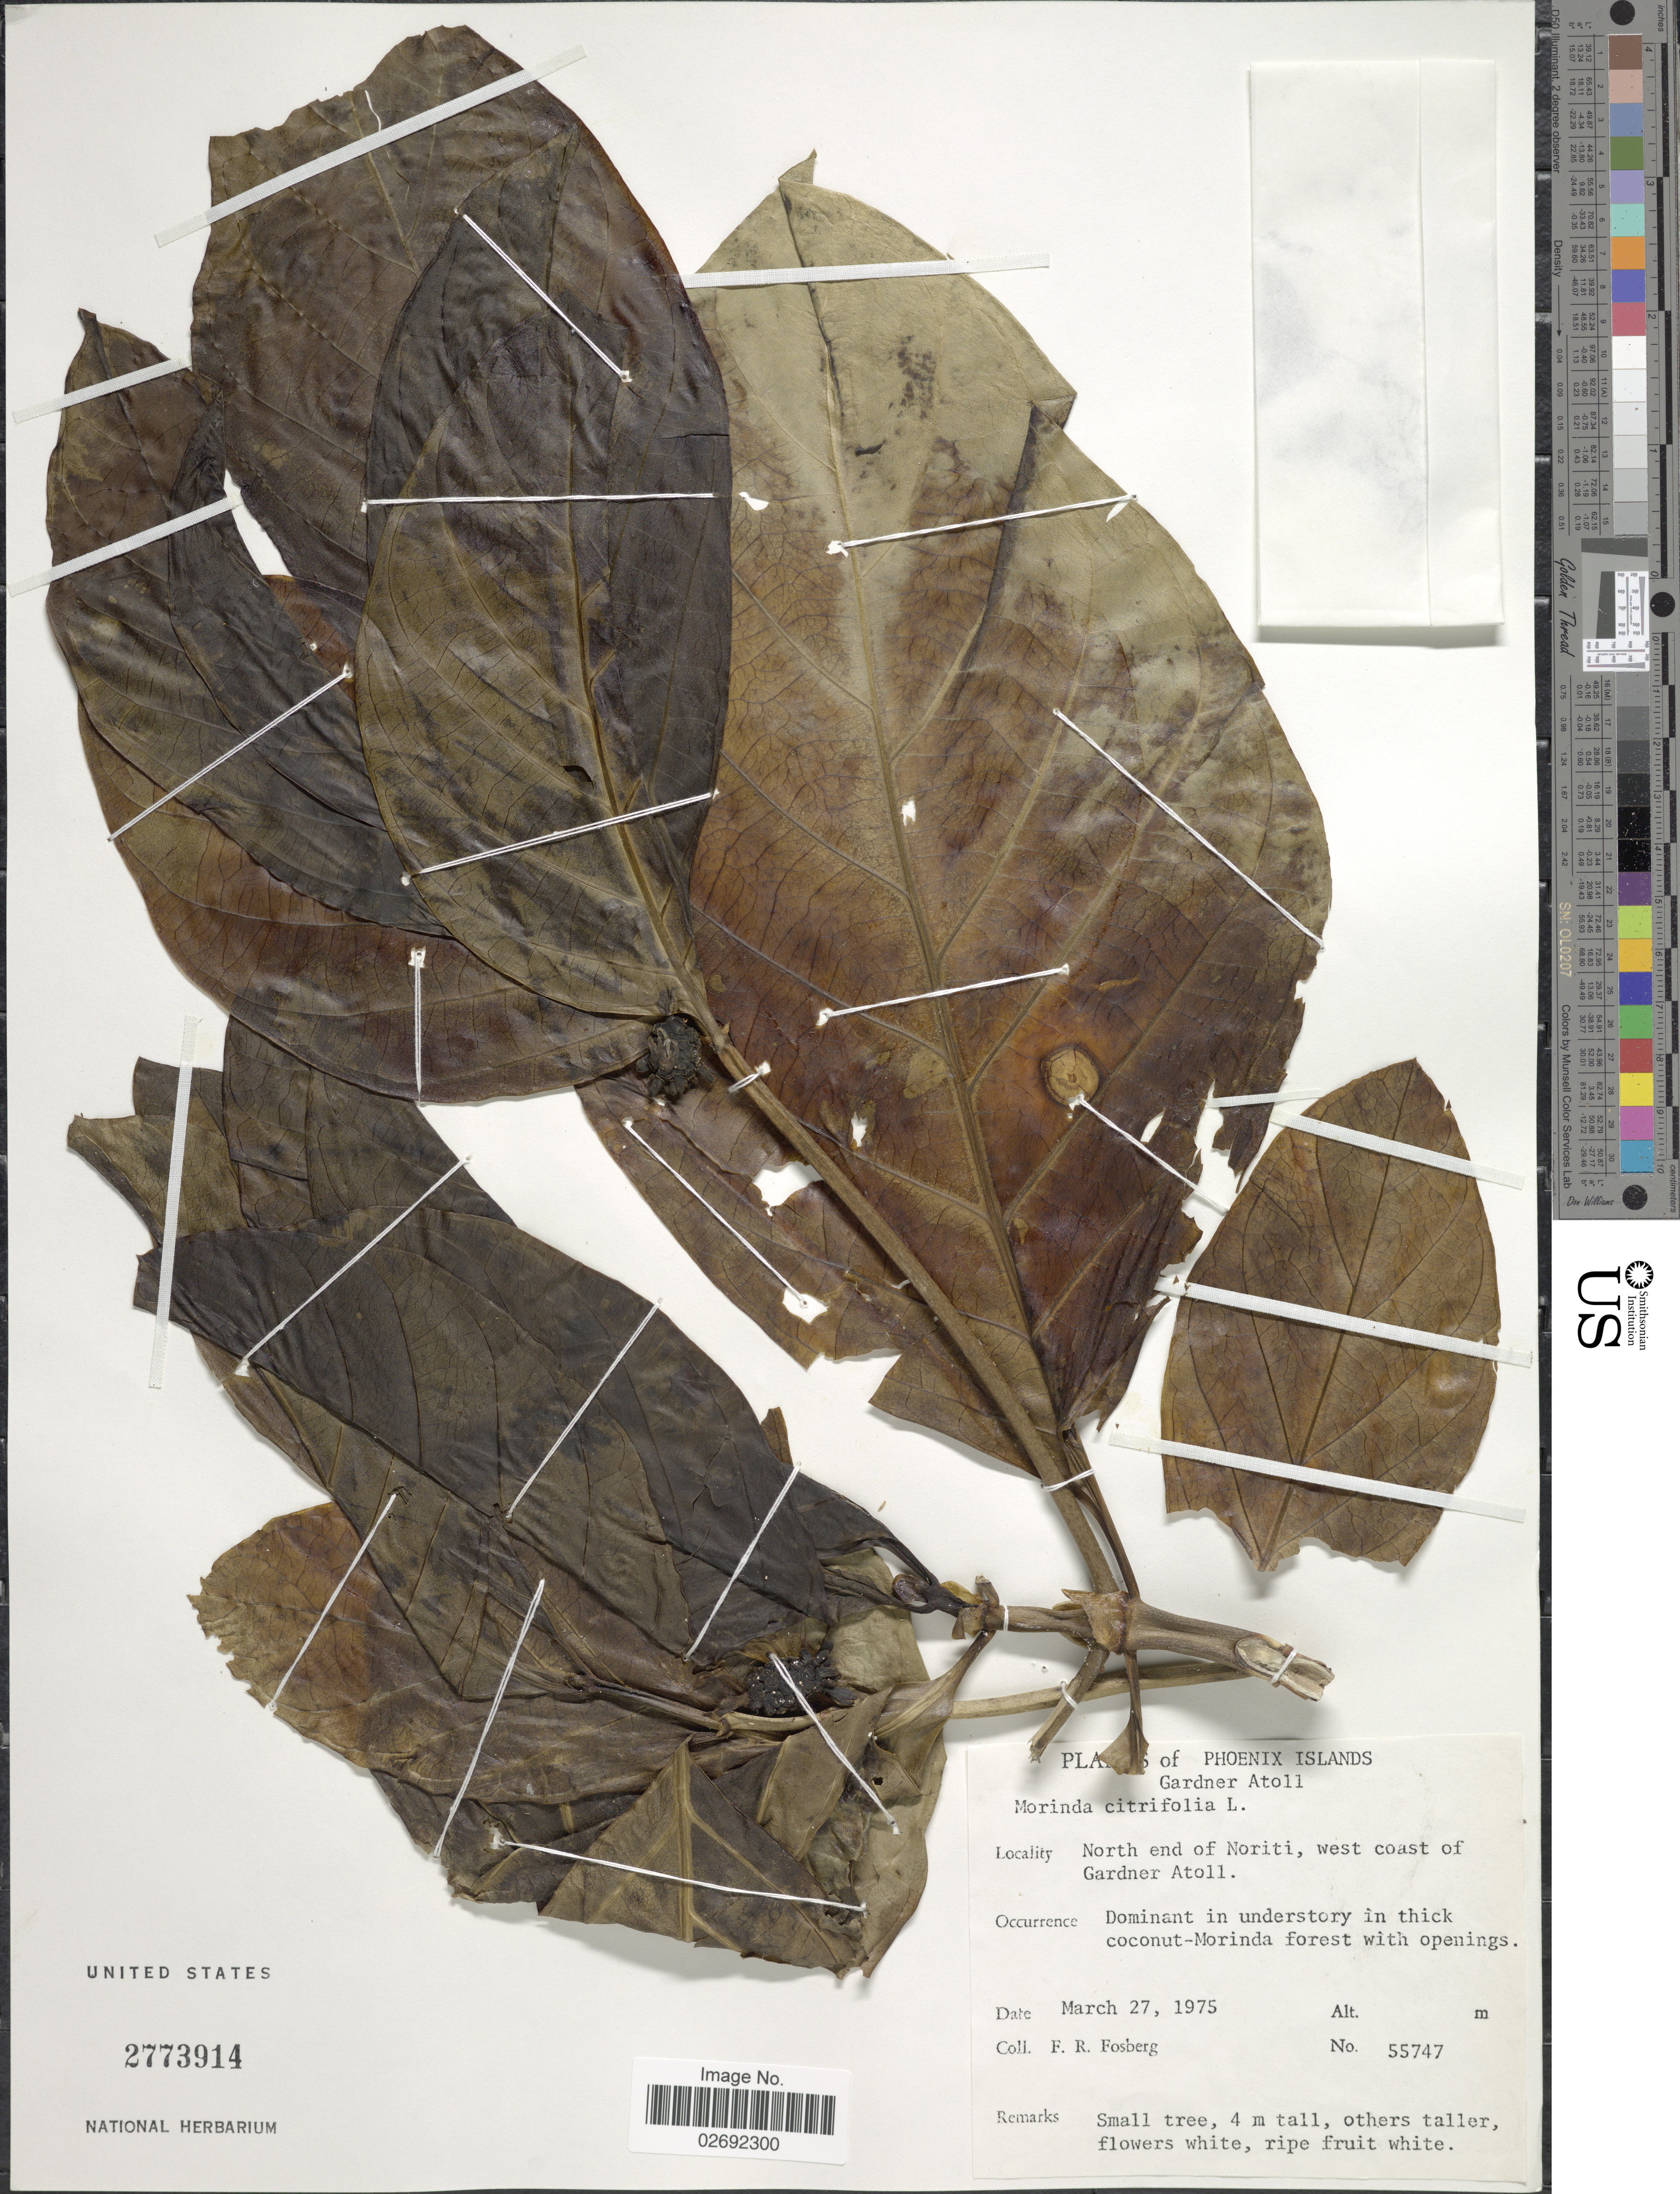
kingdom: Plantae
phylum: Tracheophyta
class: Magnoliopsida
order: Gentianales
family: Rubiaceae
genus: Morinda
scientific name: Morinda citrifolia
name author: L.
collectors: F. R. Fosberg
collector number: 55747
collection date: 1975-03-27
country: Kiribati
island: Nikumaroro [Gardner] Atoll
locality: Phoenix Islands. Gardner Atoll. North end of Noriti, west coast of Gardner Atoll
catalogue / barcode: US 2773914